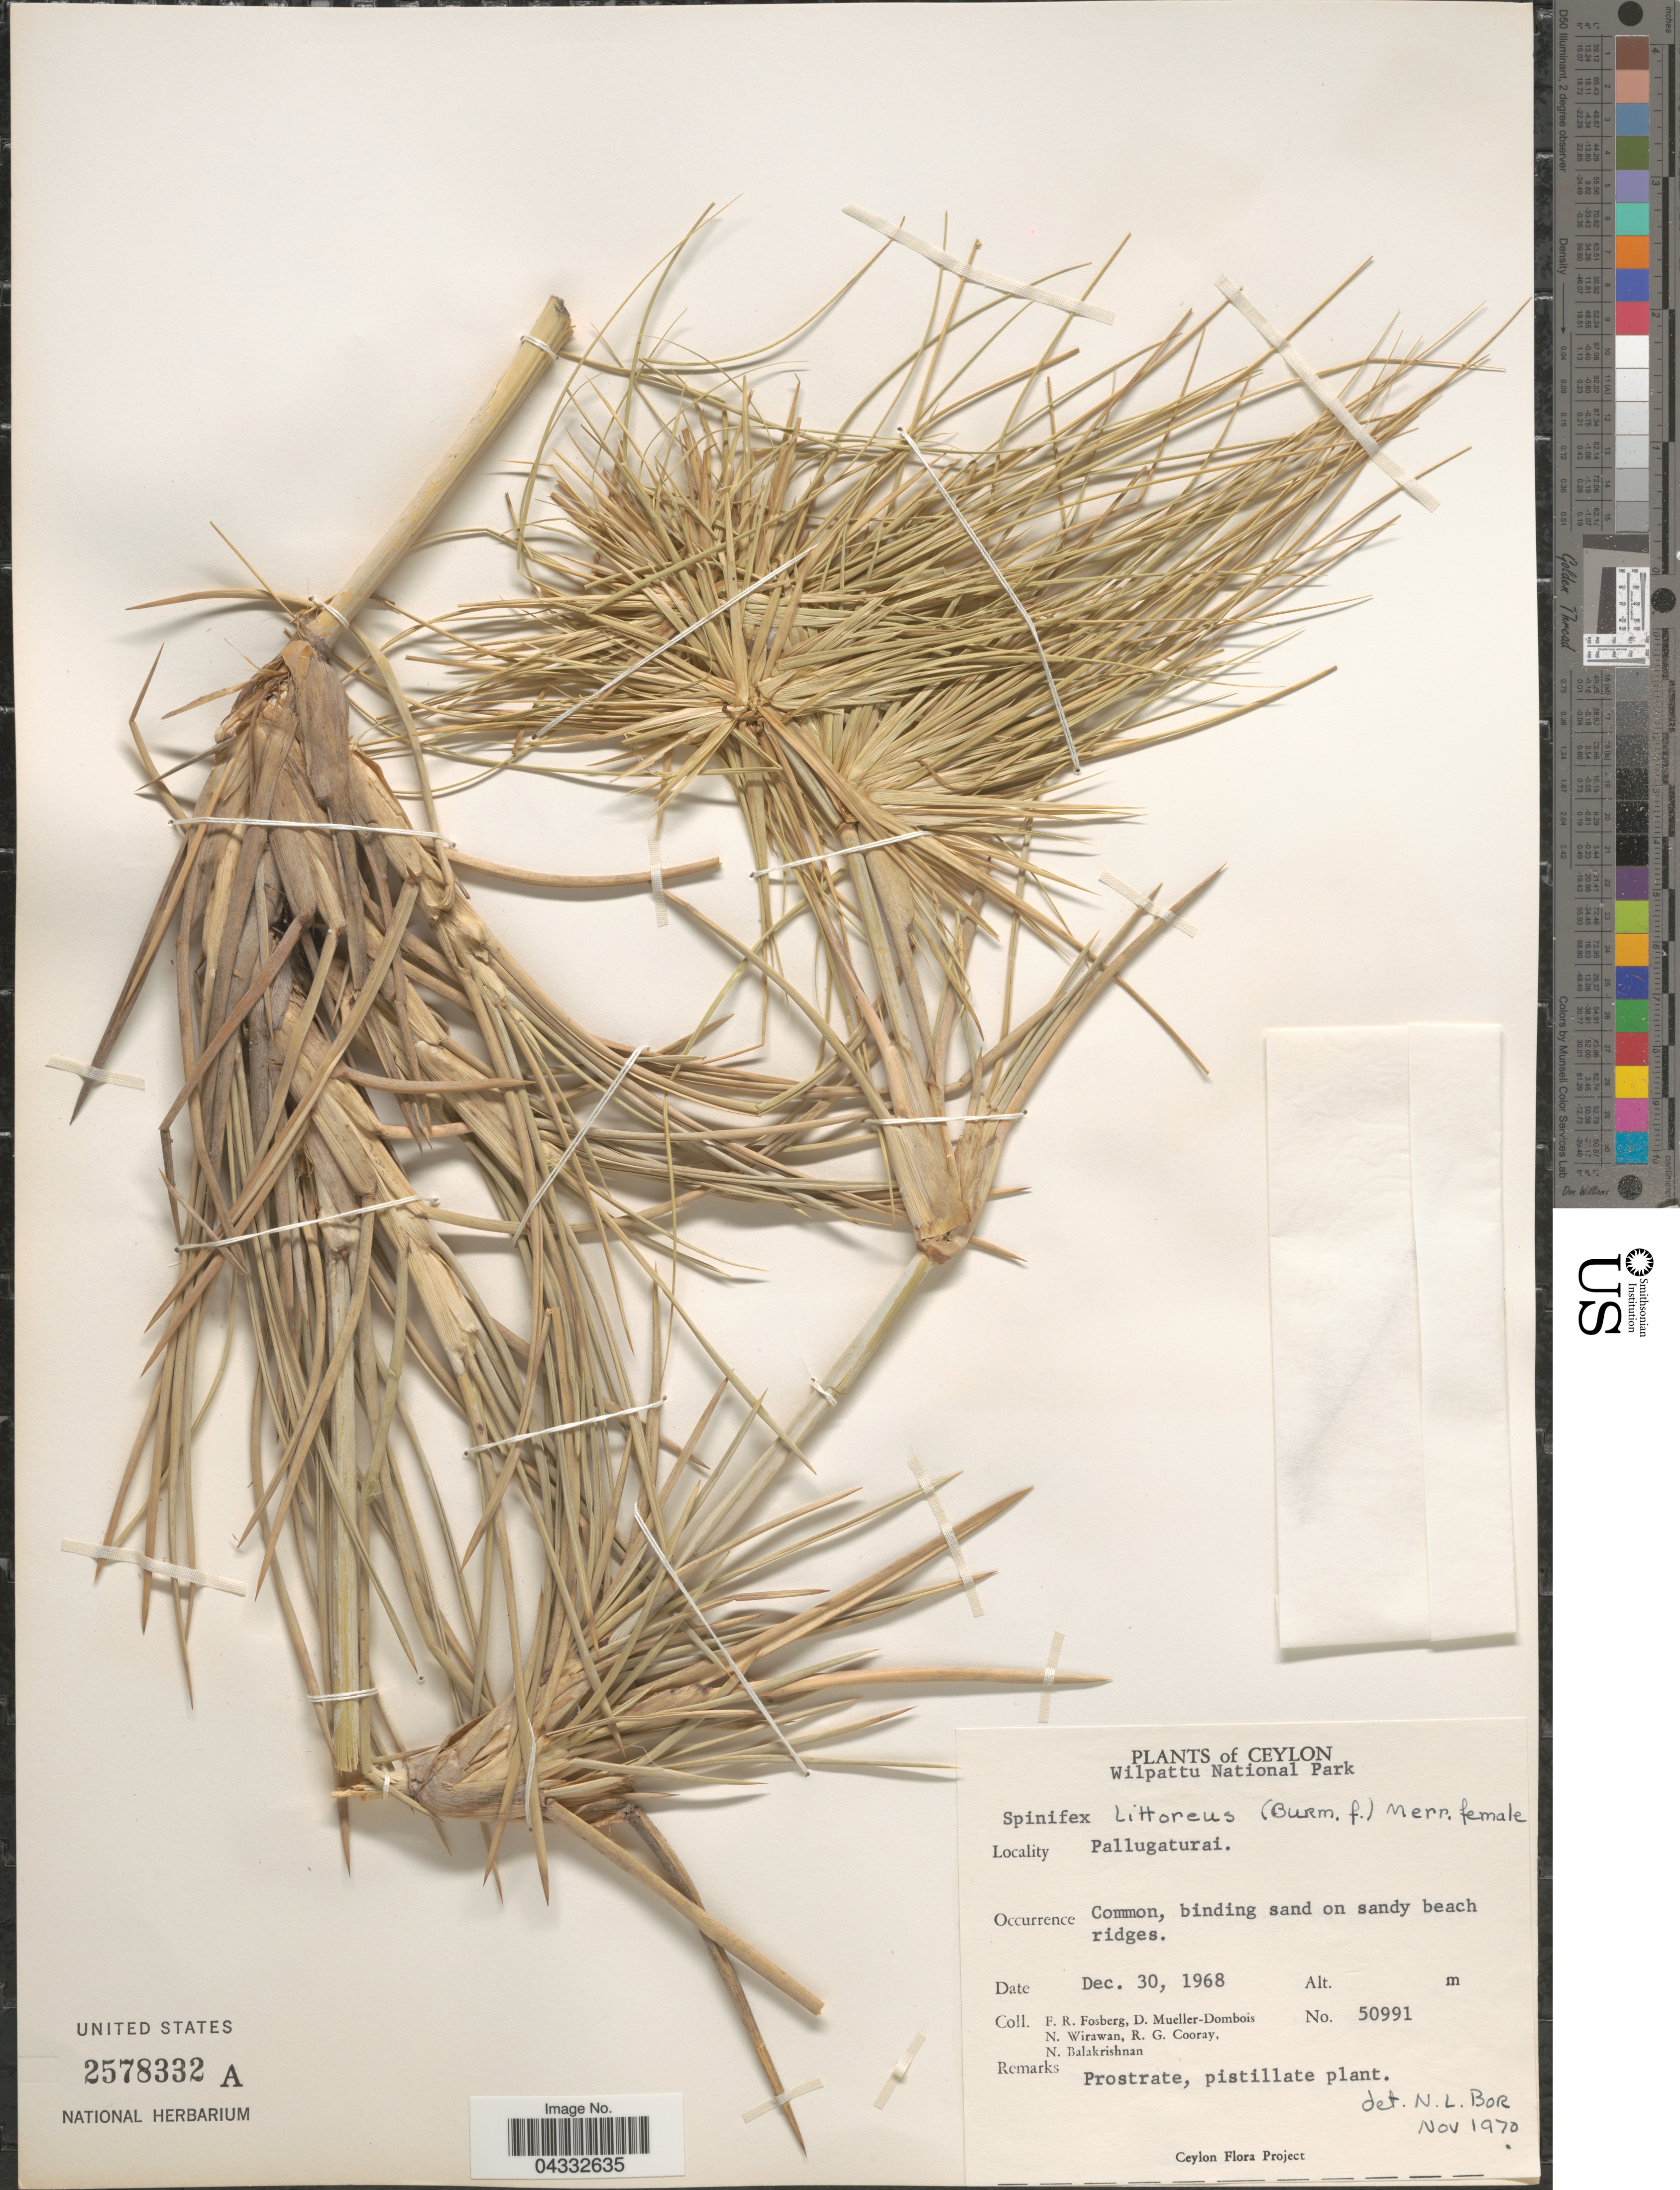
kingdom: Plantae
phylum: Tracheophyta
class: Liliopsida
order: Poales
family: Poaceae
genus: Spinifex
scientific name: Spinifex littoreus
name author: (Burm. f.) Merr.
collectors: F. R. Fosberg, D. Mueller-Dombois, N. Wirawan, R. Cooray & N. Balakrishnan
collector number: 50991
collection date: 1968-12-30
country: Sri Lanka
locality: Ceylon. Wilpattu National Park. Pallugaturai.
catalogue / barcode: US 2578332A